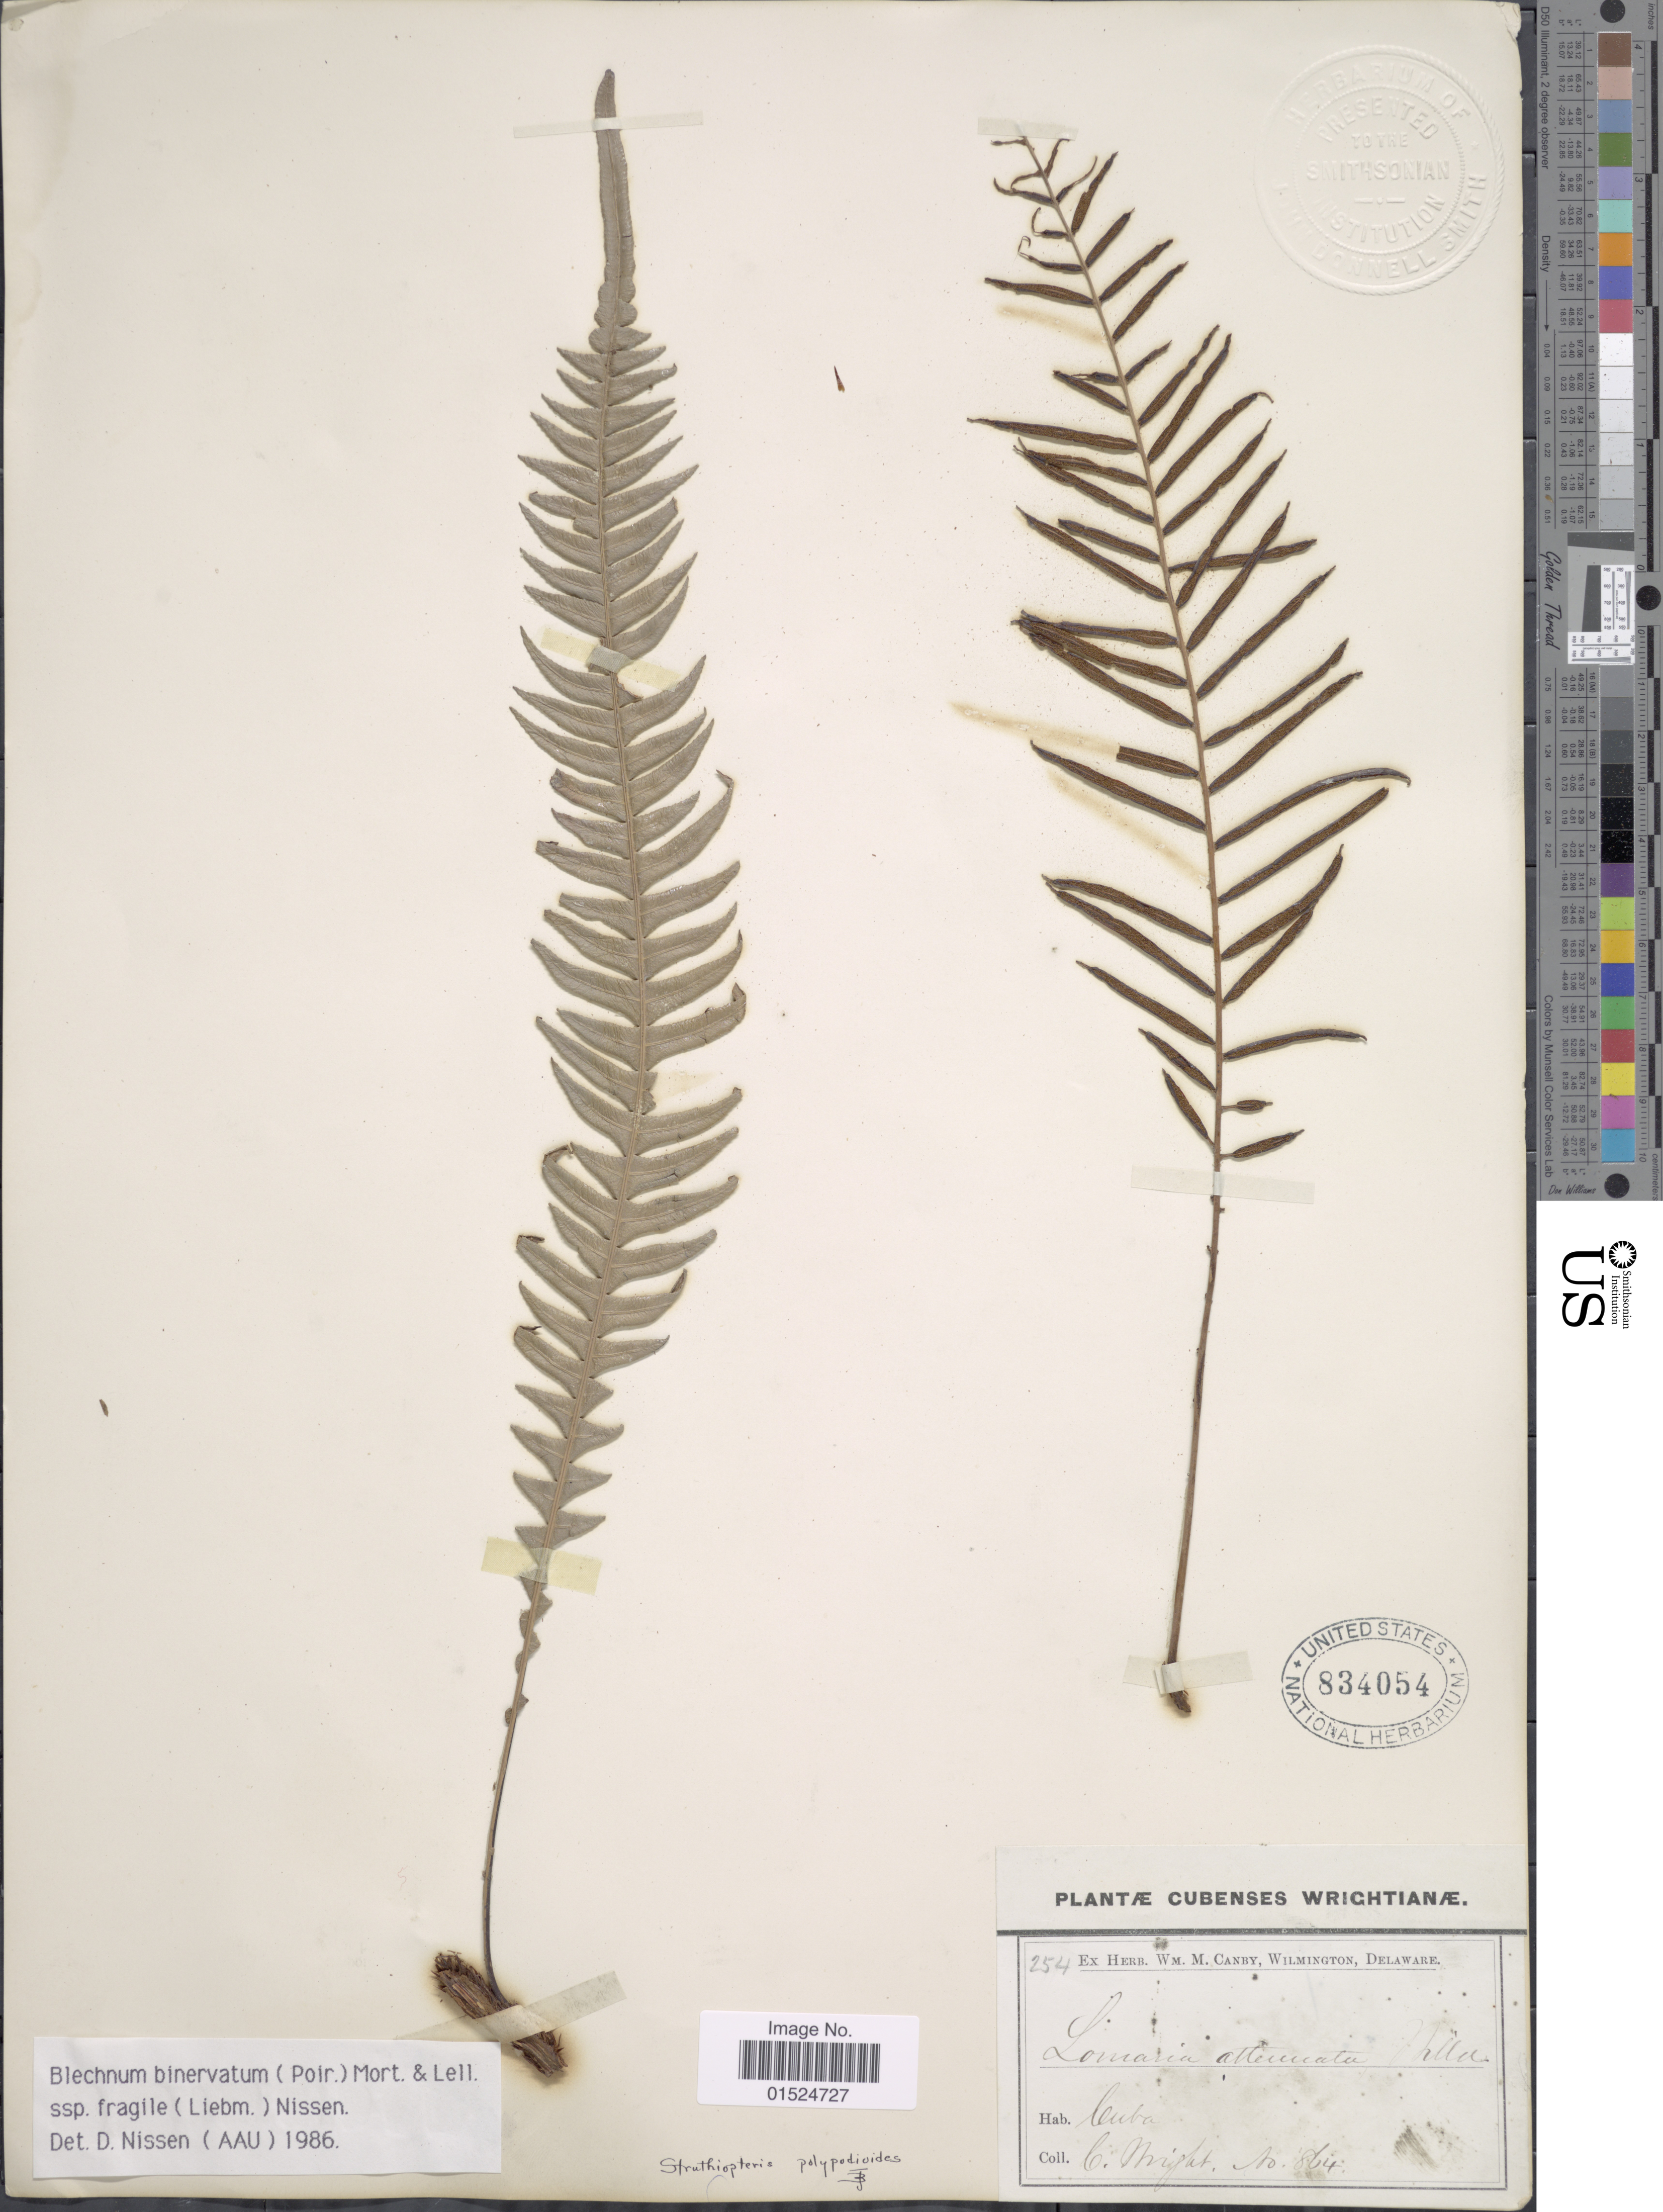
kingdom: Plantae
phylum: Tracheophyta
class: Polypodiopsida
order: Polypodiales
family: Blechnaceae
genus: Blechnum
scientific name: Blechnum fragile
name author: (Liebm.) C.V. Morton & Lellinger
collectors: C. Wright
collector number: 864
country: Cuba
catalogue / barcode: US 834054